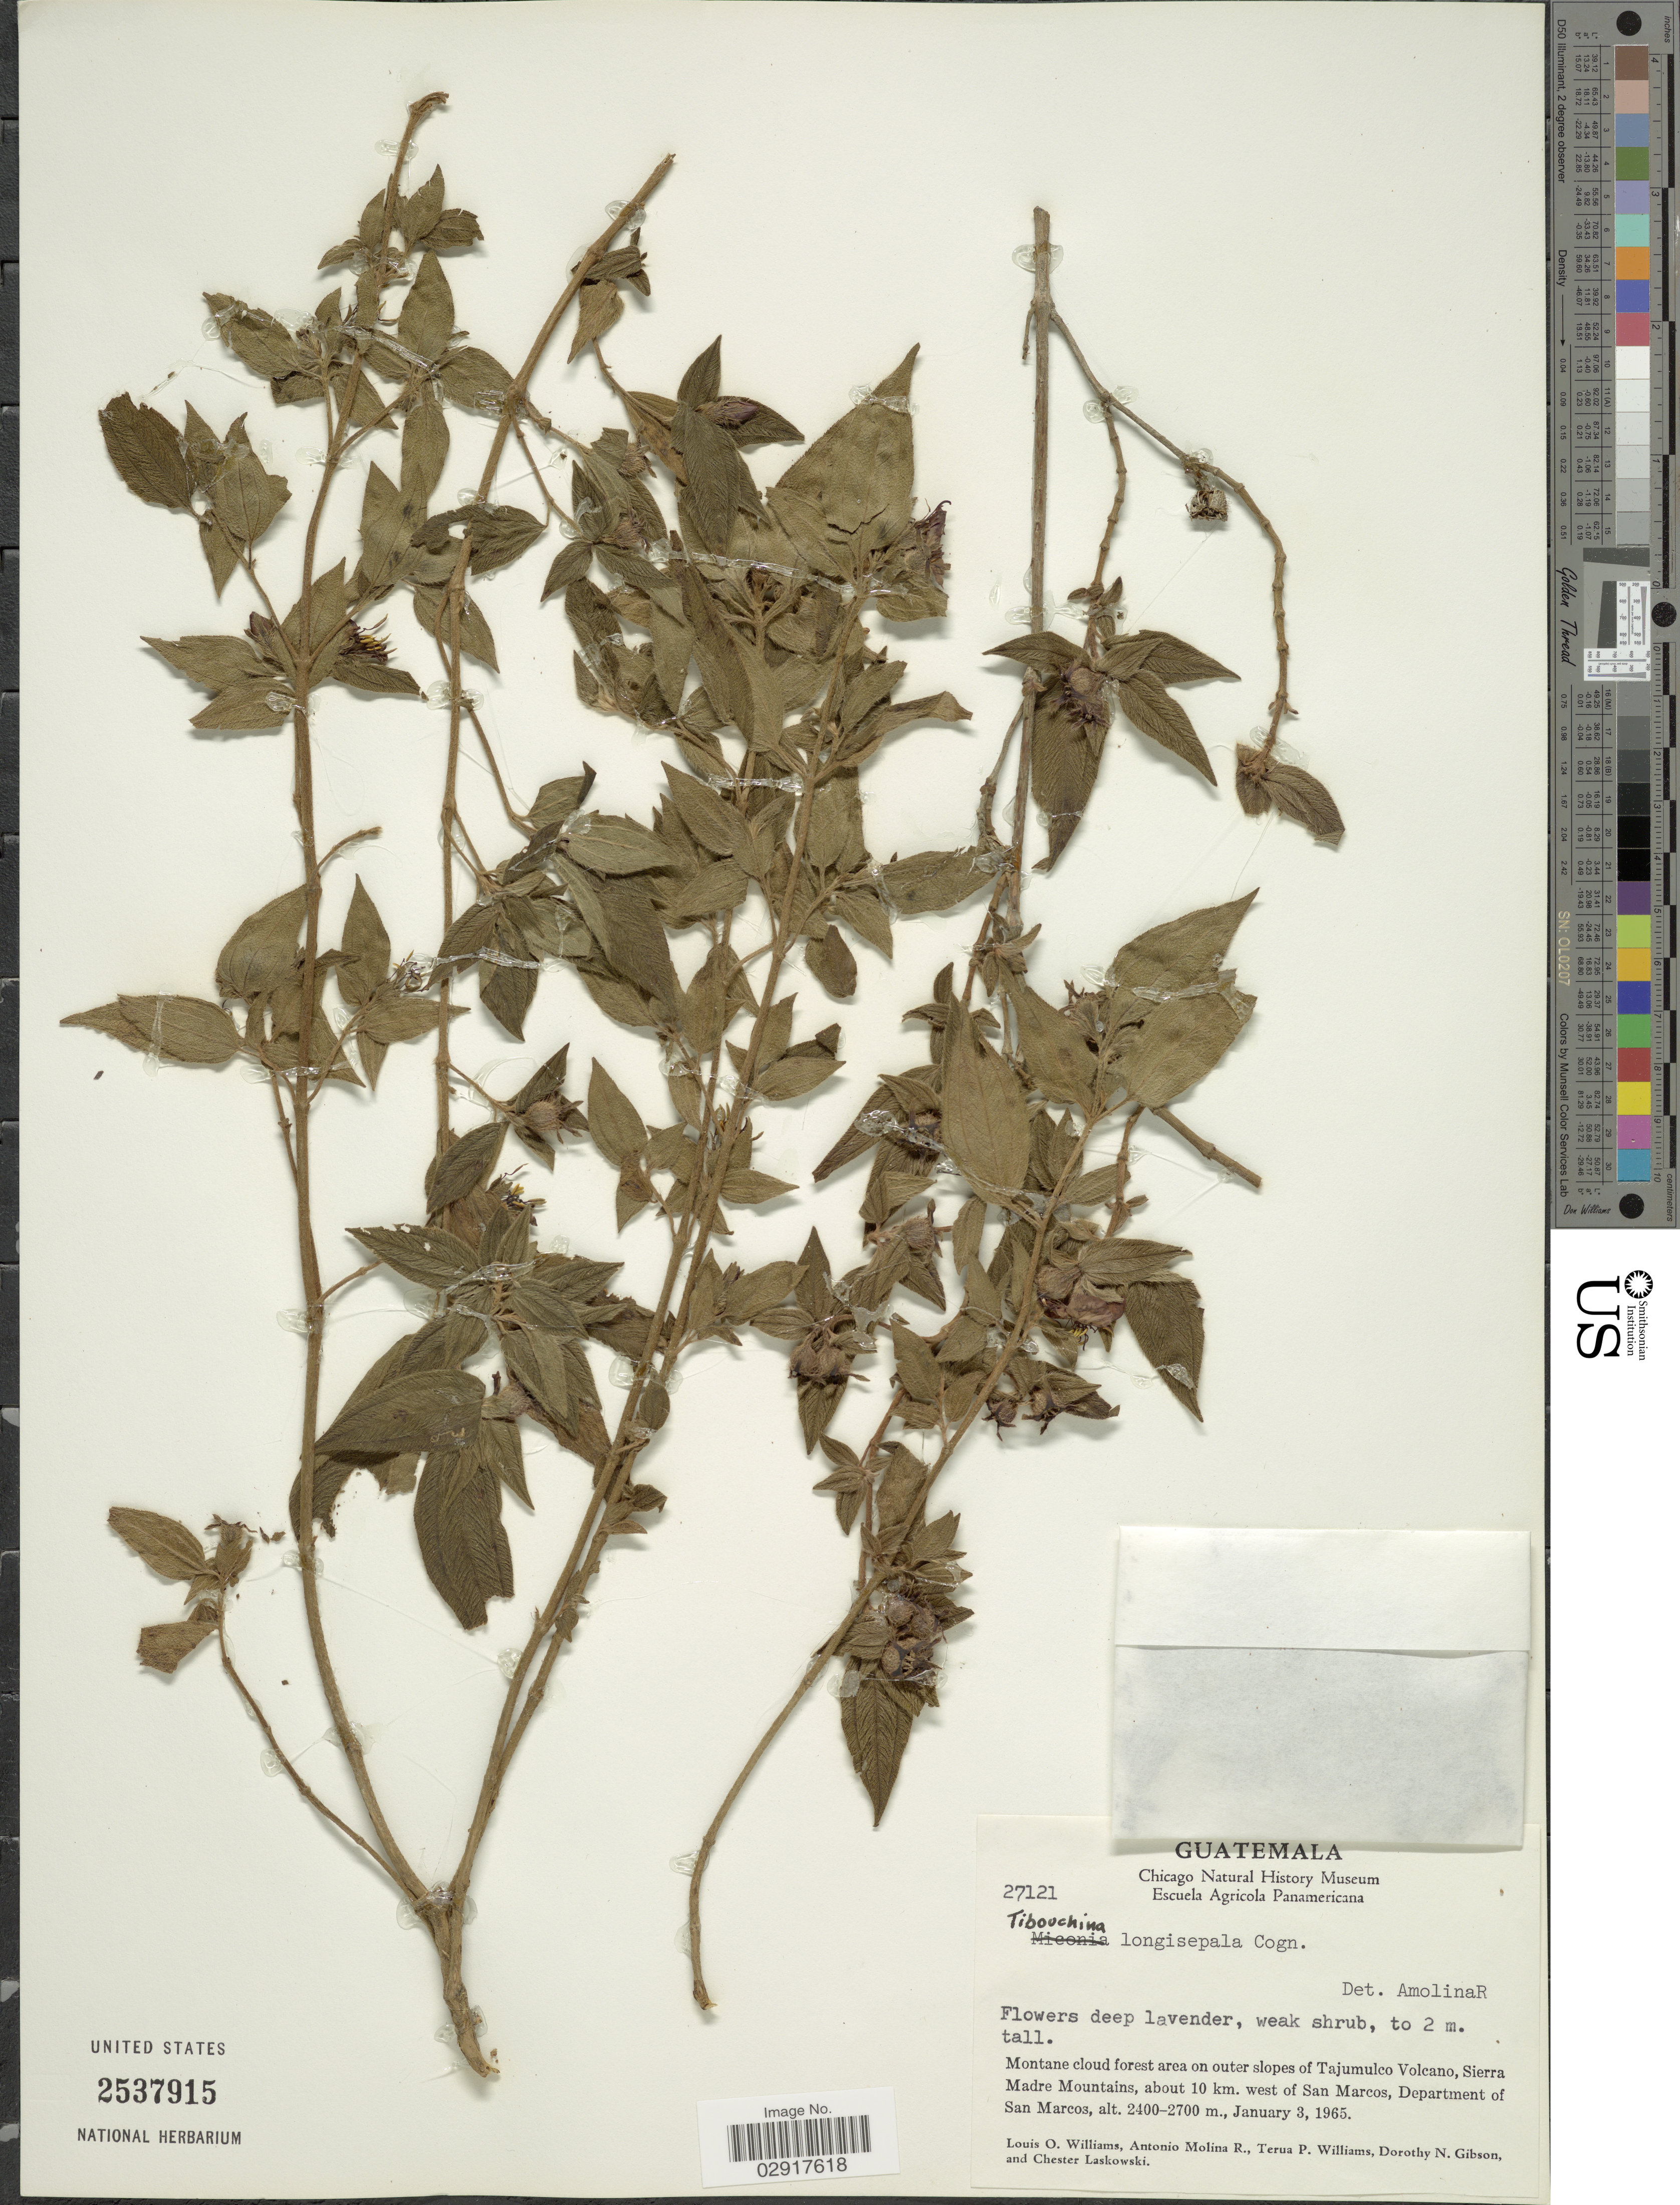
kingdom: Plantae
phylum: Tracheophyta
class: Magnoliopsida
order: Myrtales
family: Melastomataceae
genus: Chaetogastra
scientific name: Chaetogastra longisepala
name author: (Cogn.) P.J.F. Guim. & Michelang.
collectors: L. O. Williams, A. Molina R., T. Williams, D. N. Gibson & C. Laskowski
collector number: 27121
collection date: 1965-01-03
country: Guatemala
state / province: San Marcos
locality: Montana cloud forest area on outer slopes of Tajumulco Volcano, Sierra Madre Mountains, about 10 km. west of San Marcos, Department of San Marcos.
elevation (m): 2400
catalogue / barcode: US 2537915